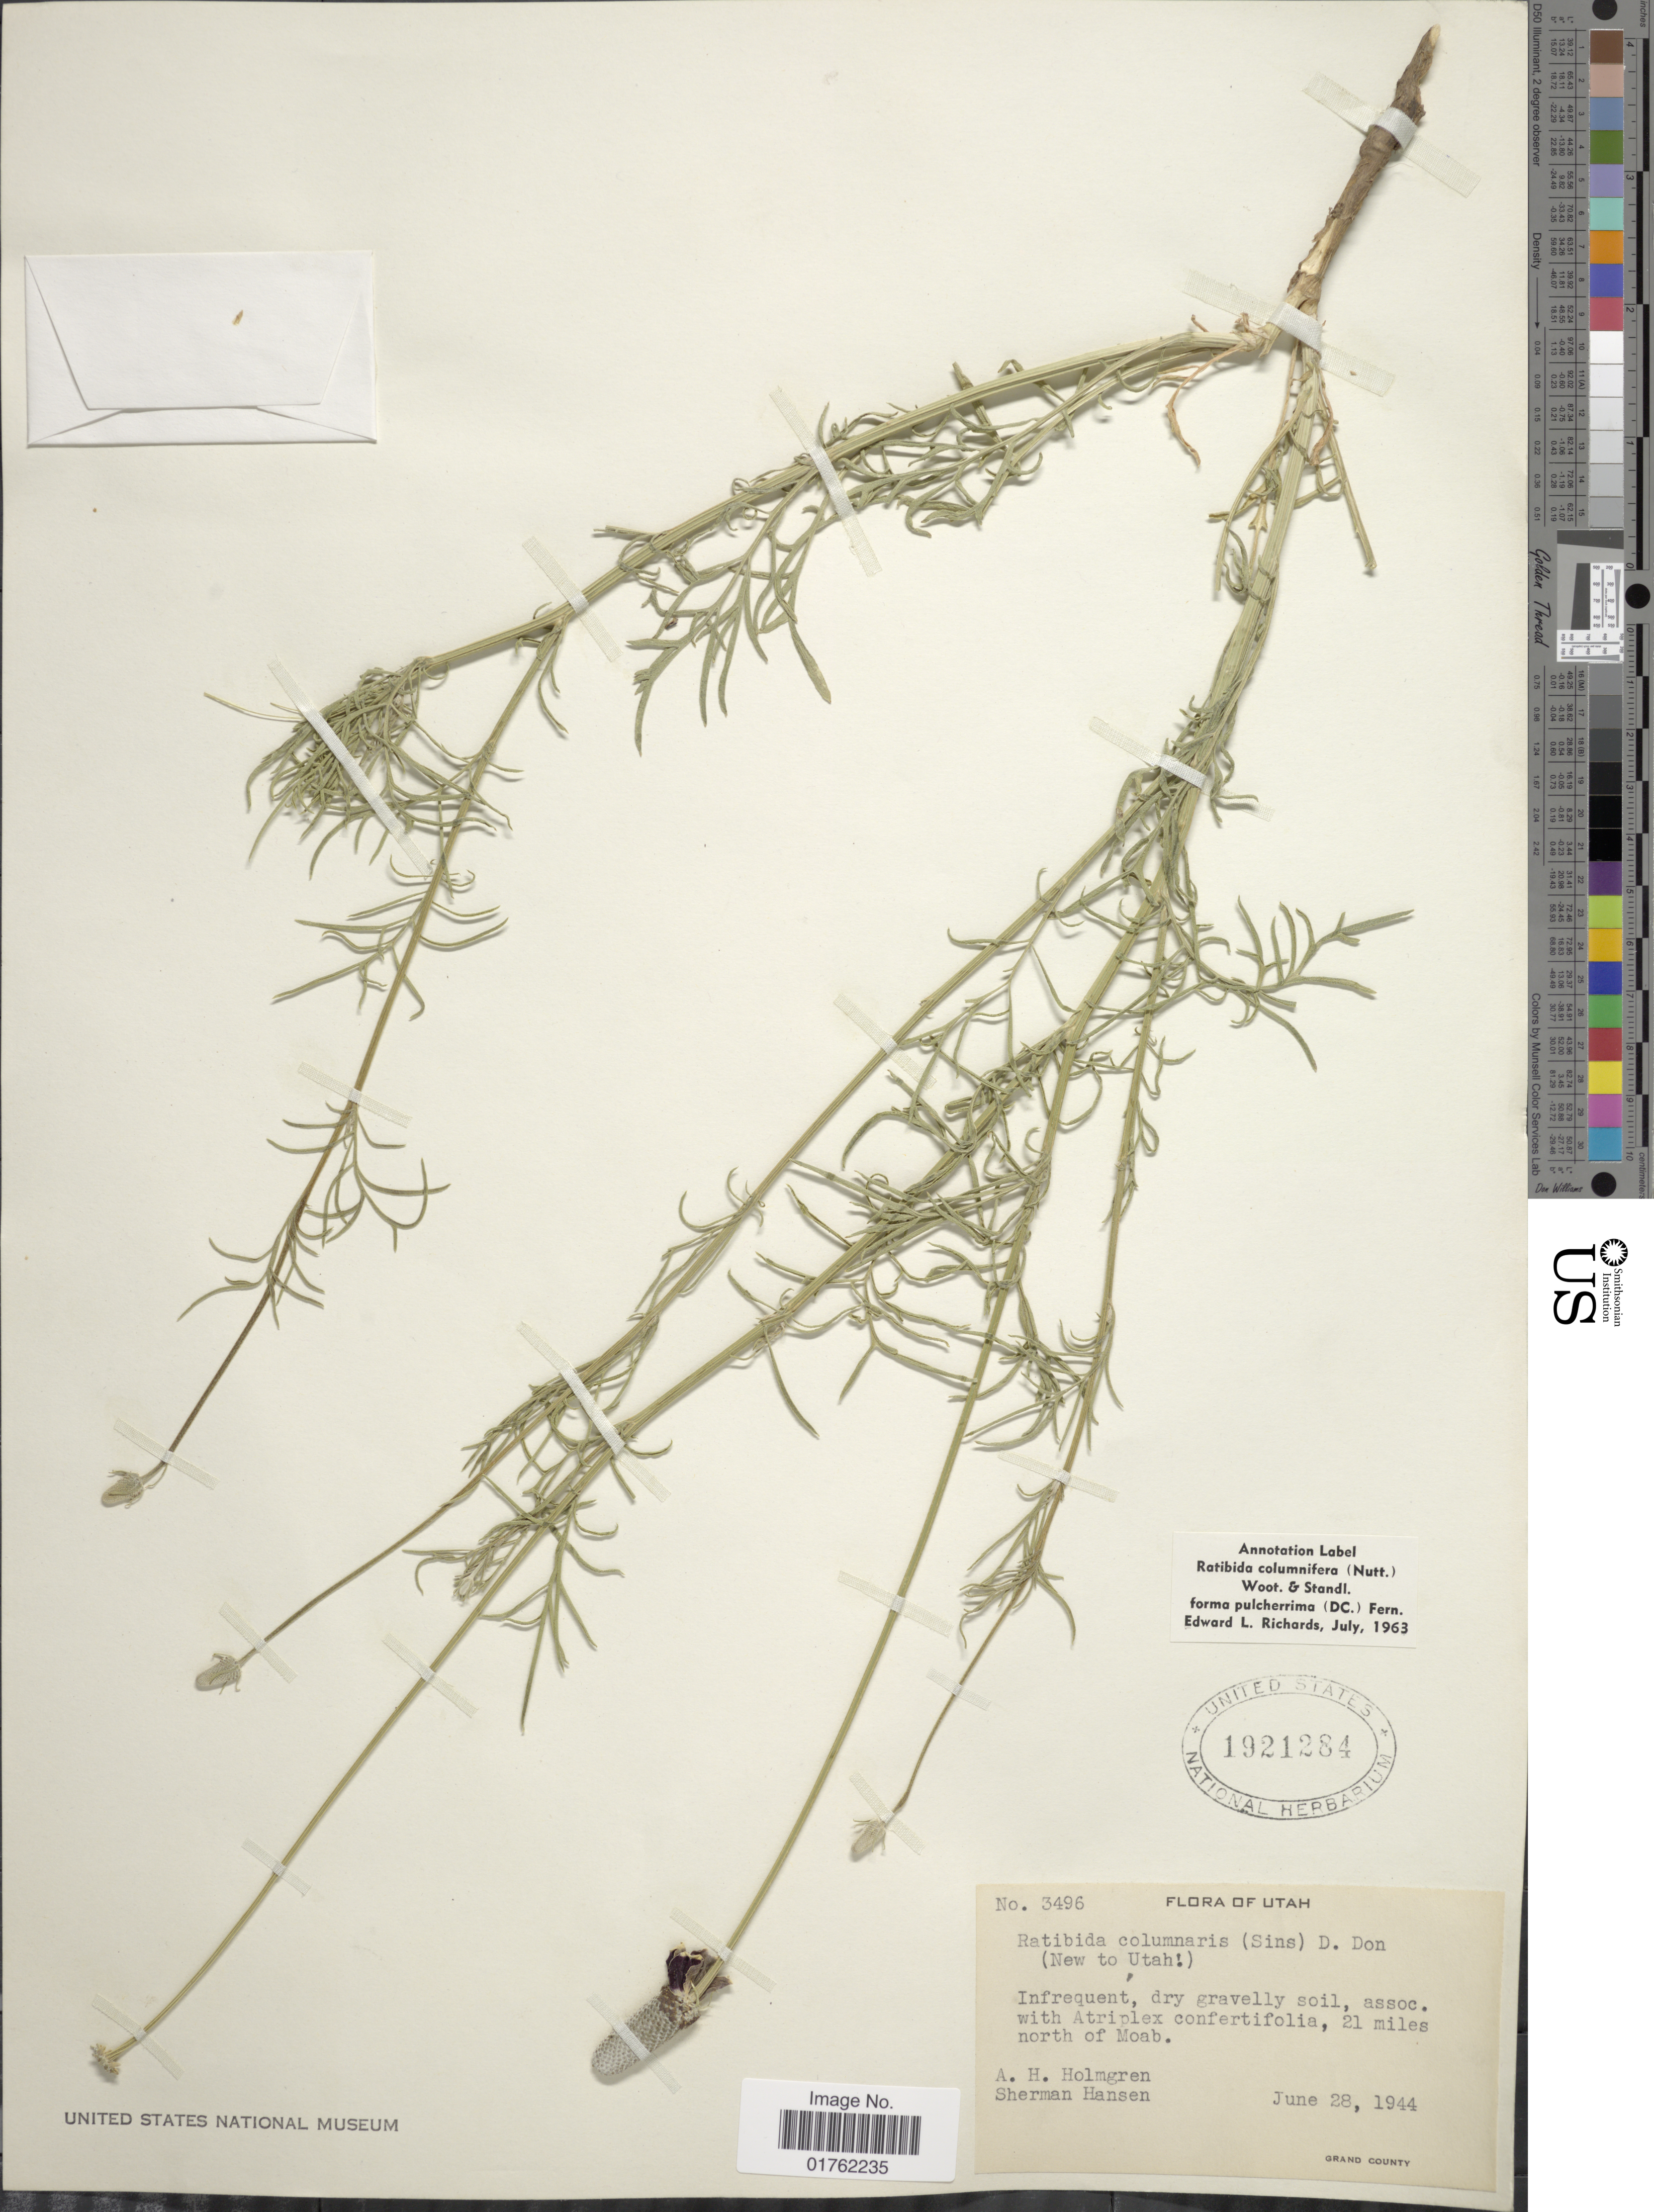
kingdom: Plantae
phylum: Tracheophyta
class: Magnoliopsida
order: Asterales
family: Asteraceae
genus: Ratibida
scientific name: Ratibida columnaris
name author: (Pursh) D. Don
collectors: A. H. Holmgren & S. Hansen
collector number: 3496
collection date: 1944-06-28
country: United States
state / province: Utah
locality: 21 miles north of Moab, Grand County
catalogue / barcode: US 1921284